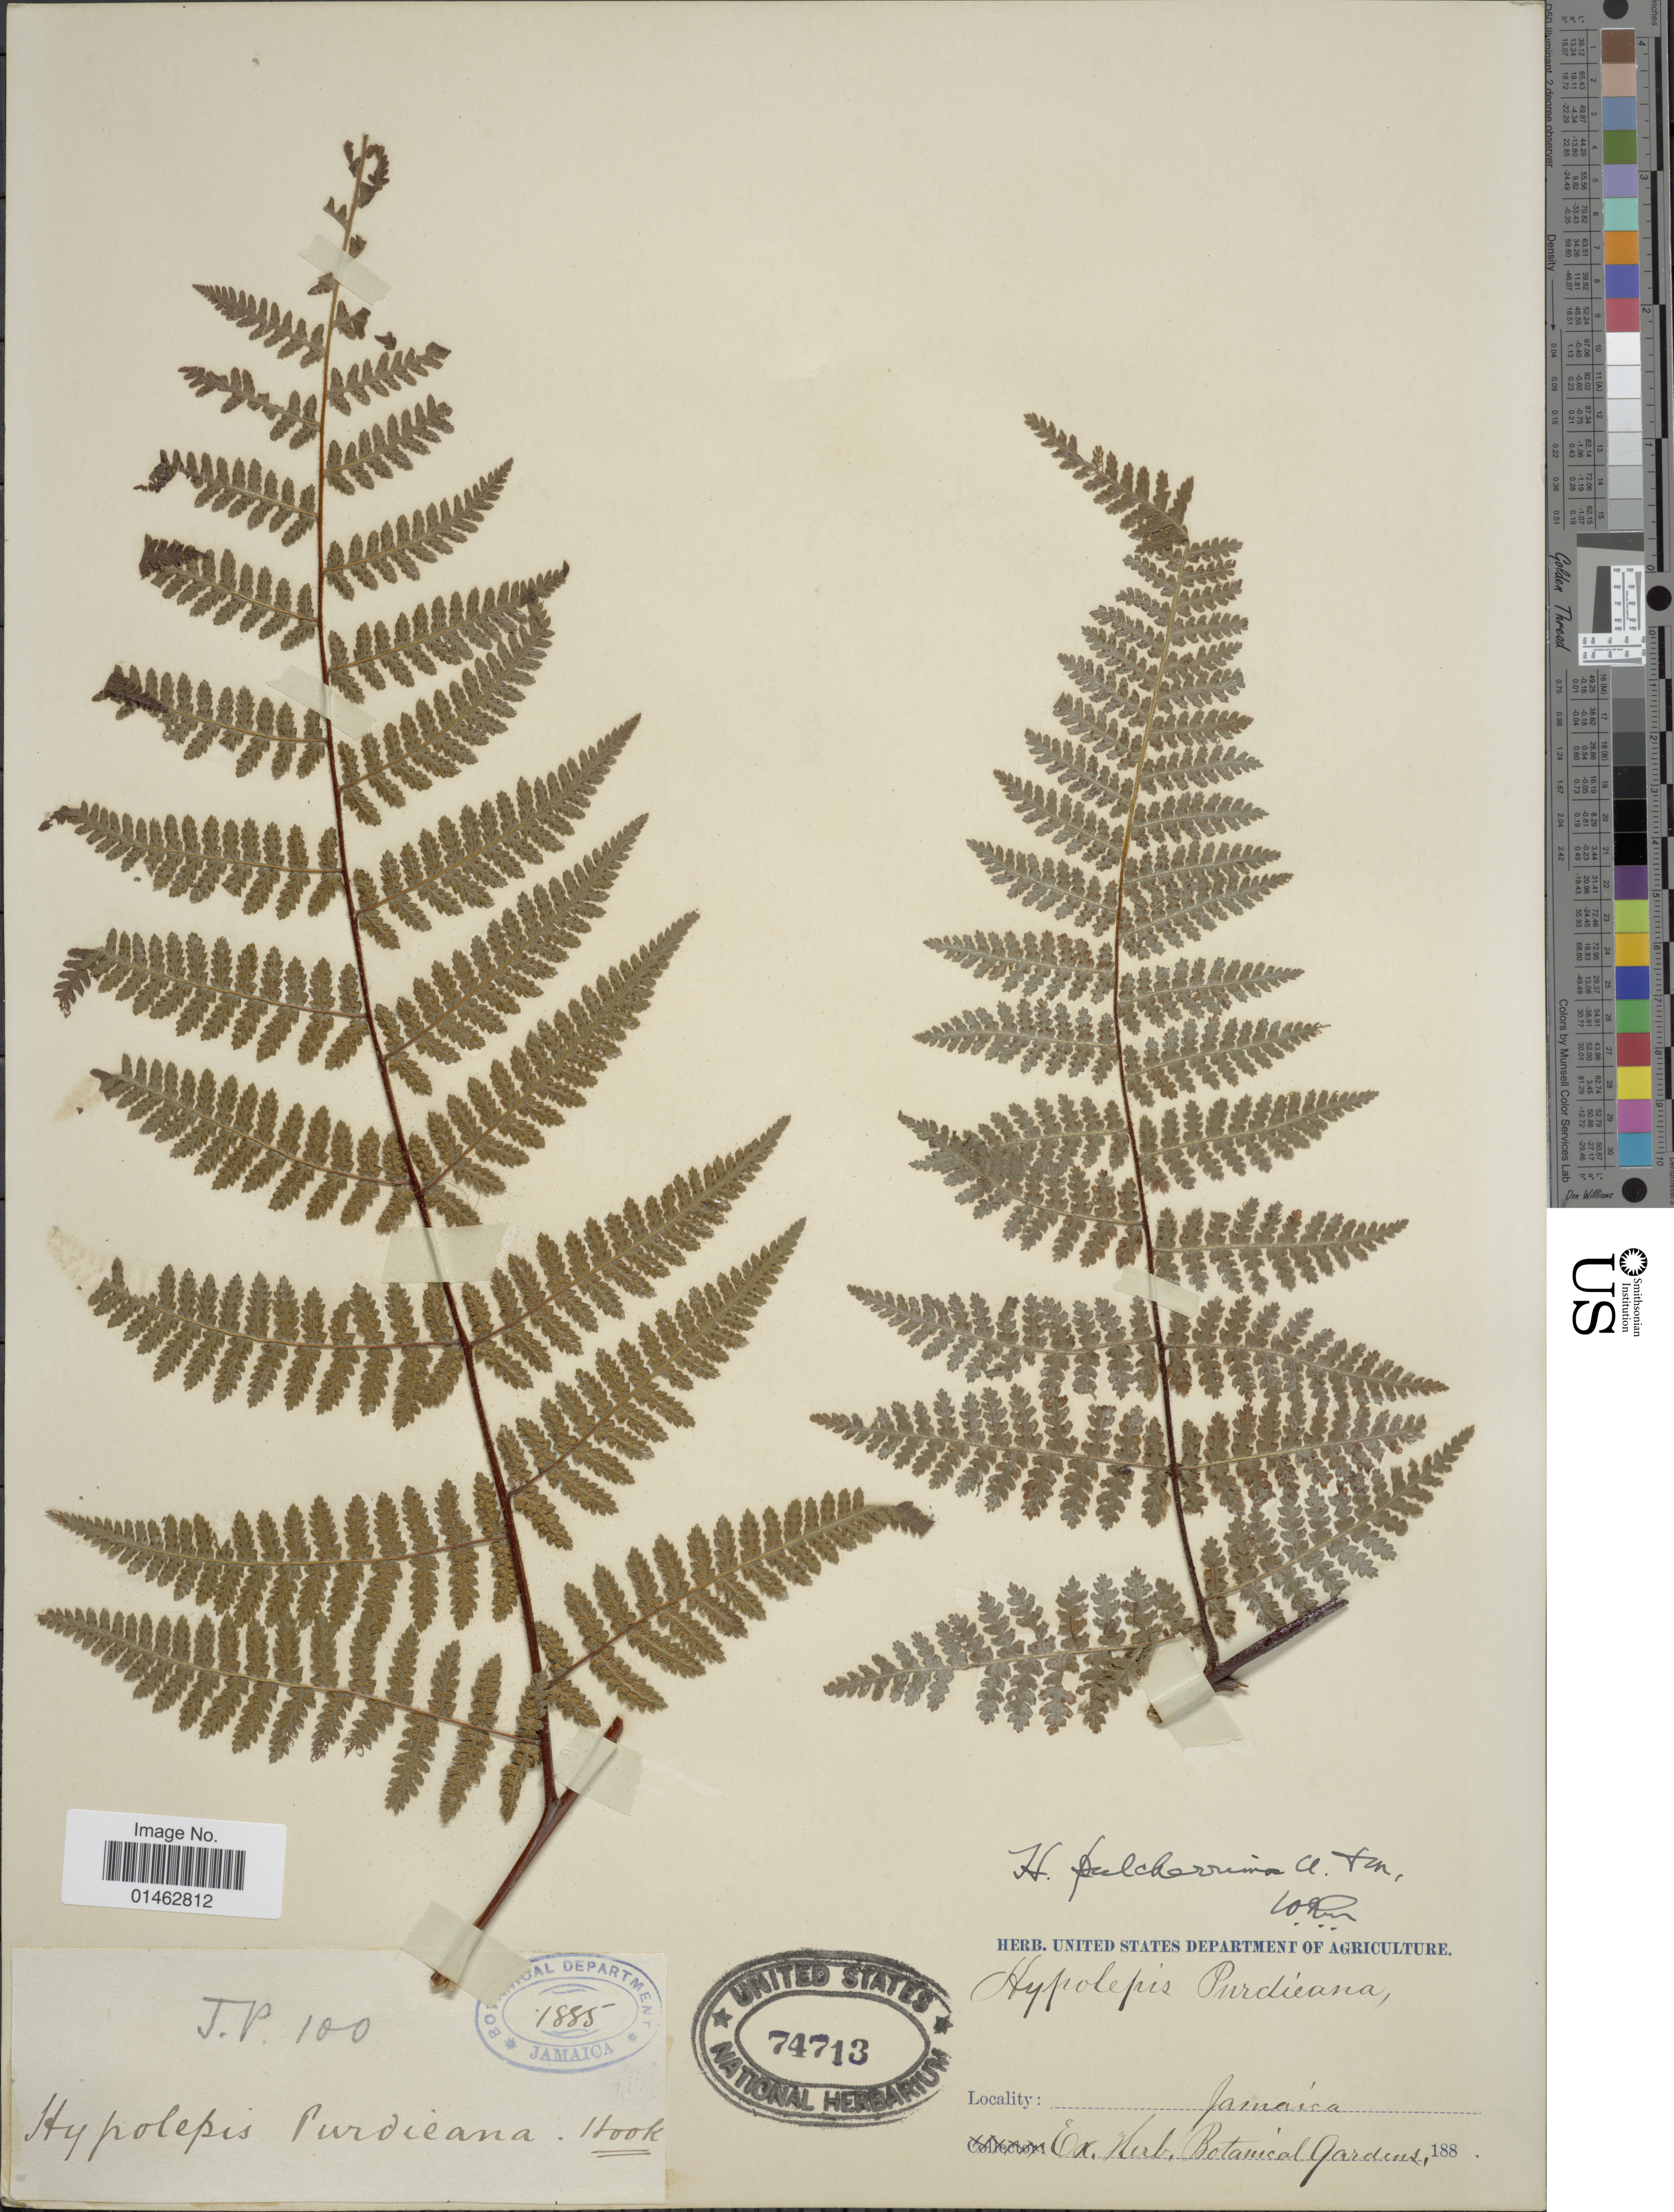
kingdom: Plantae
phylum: Tracheophyta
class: Polypodiopsida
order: Polypodiales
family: Dennstaedtiaceae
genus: Hypolepis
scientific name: Hypolepis pulcherrima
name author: Underw. & Maxon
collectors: ex herb. Bot. Gard.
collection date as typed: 188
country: Jamaica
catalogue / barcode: US 74713